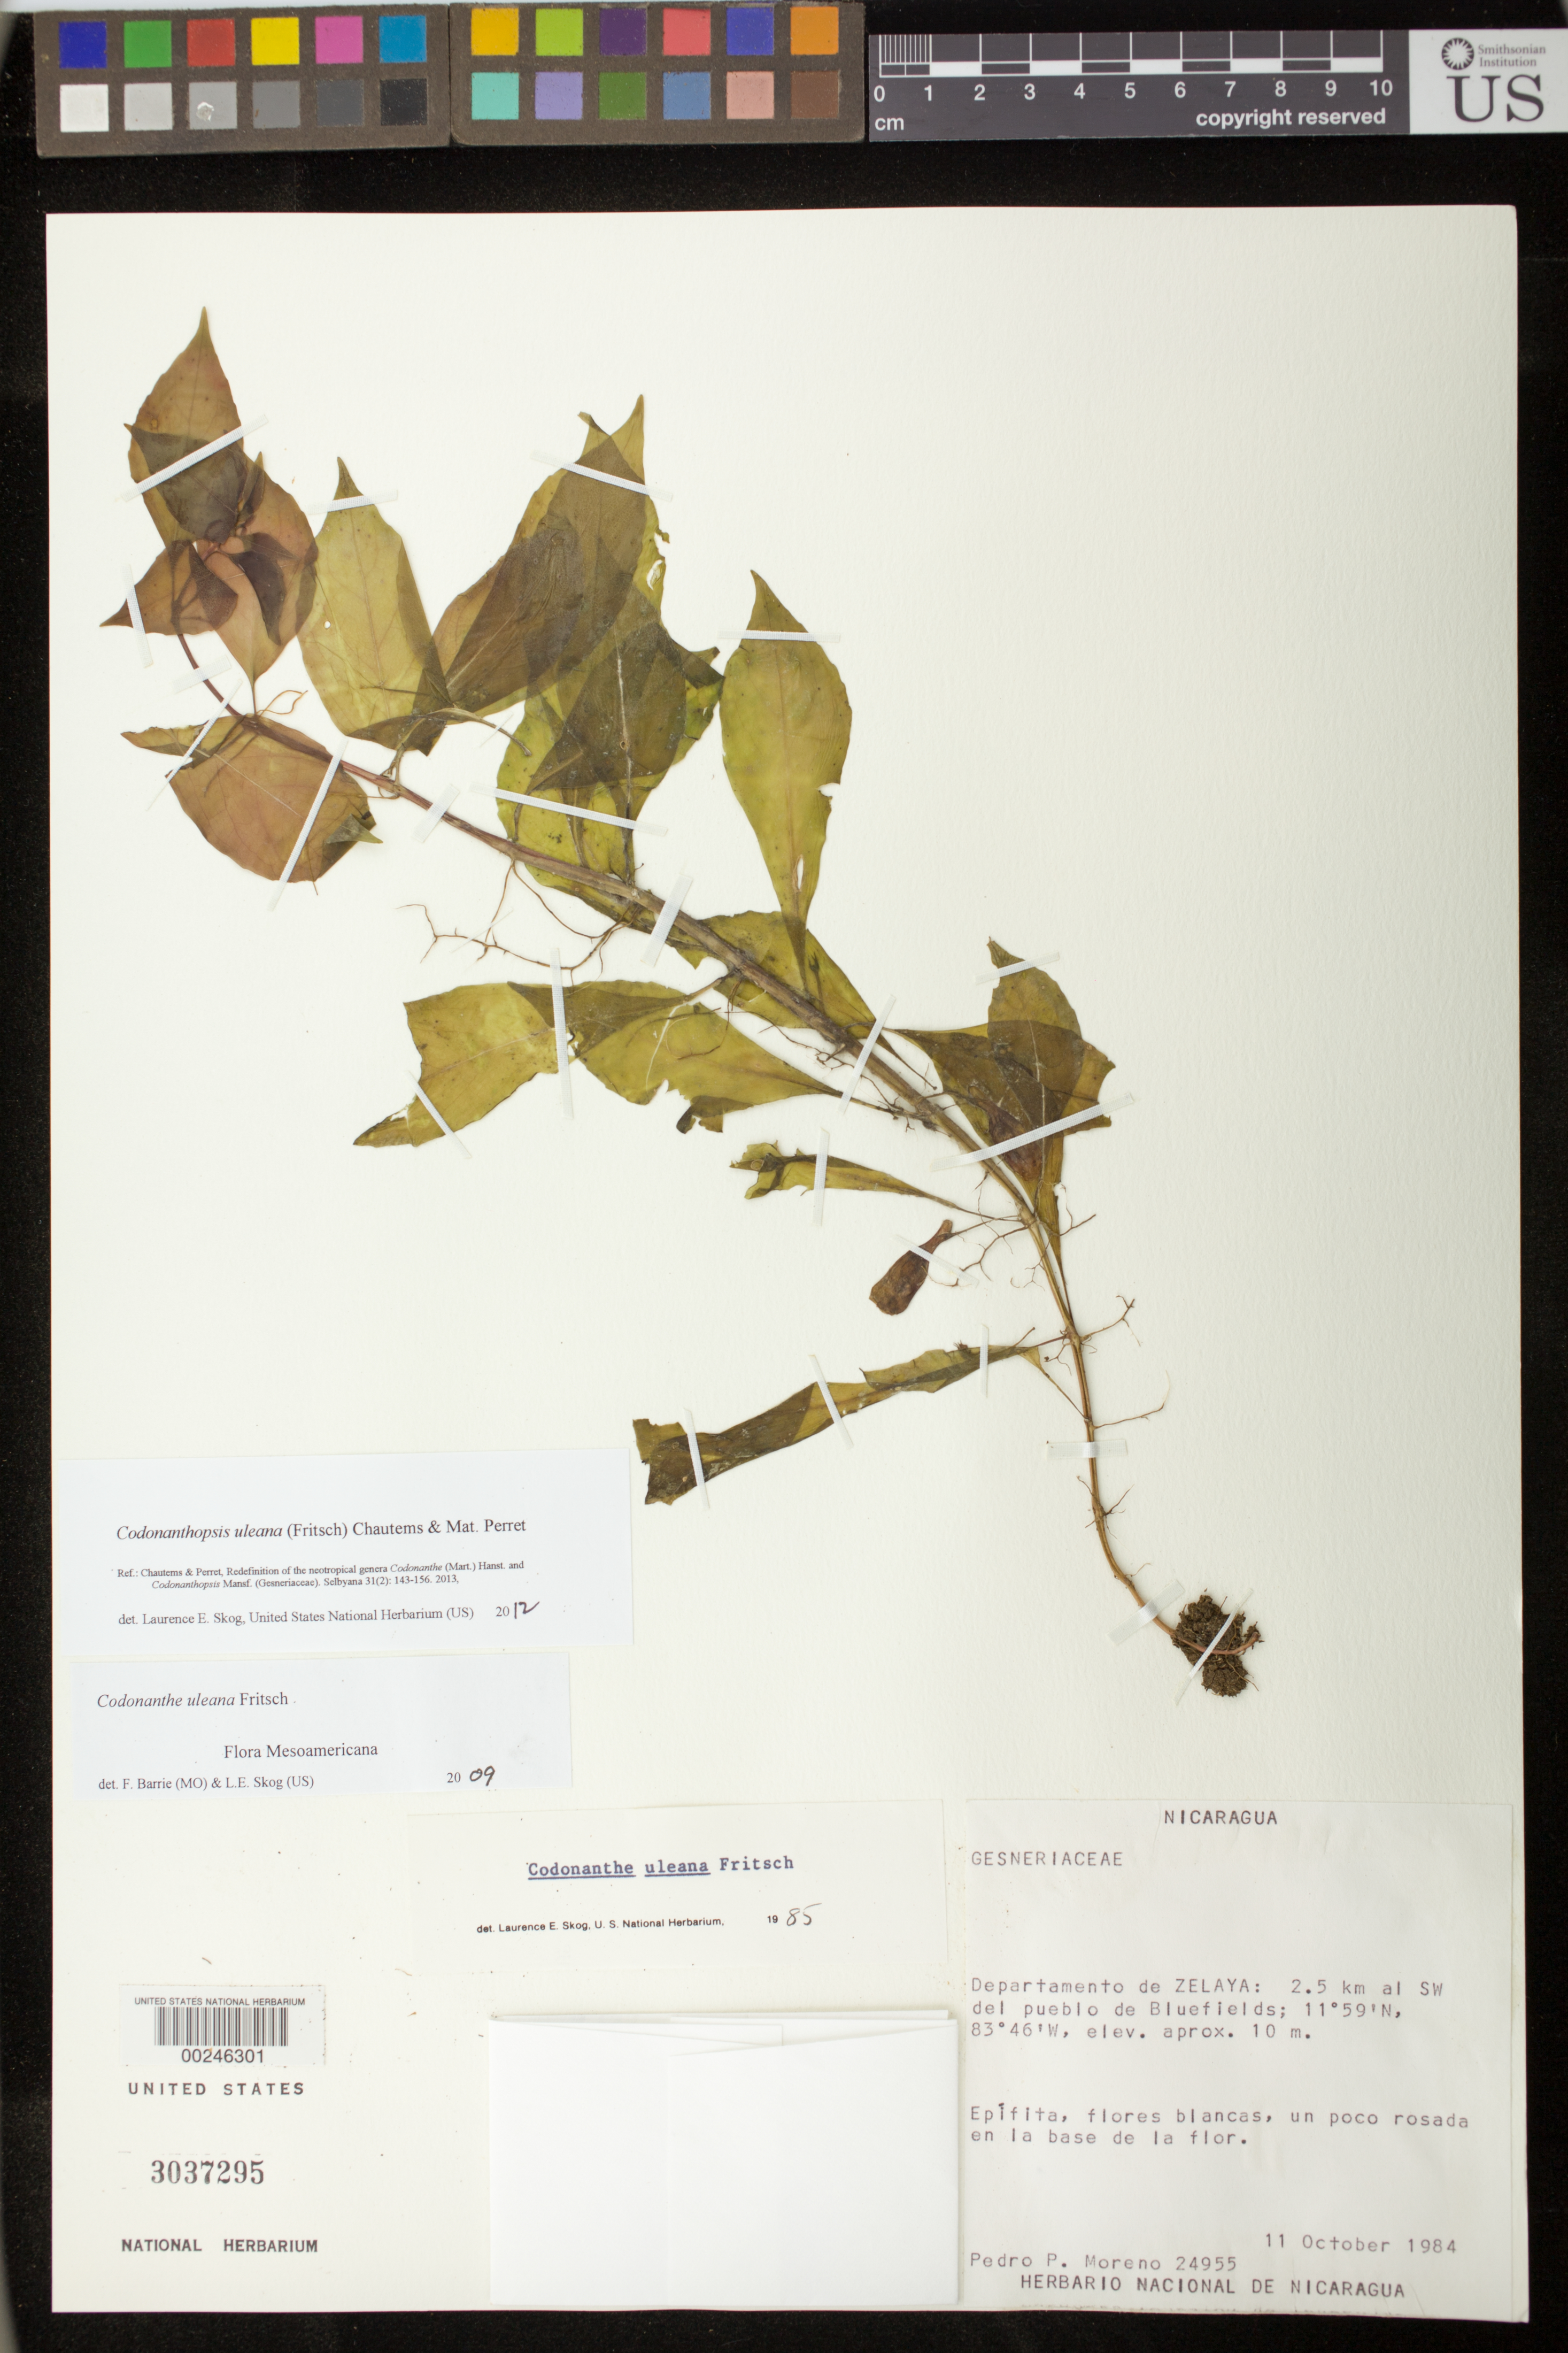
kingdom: Plantae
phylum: Tracheophyta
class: Magnoliopsida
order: Lamiales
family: Gesneriaceae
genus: Codonanthopsis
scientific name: Codonanthopsis uleana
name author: (Fritsch) Chautems & Mat.Perret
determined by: Skog, Laurence E.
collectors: P. Moreno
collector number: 24955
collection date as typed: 11 Oct 1984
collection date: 1984-10-11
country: Nicaragua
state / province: Atlántico Sur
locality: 2.5 km SW of Pueblo de Bluefields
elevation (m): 60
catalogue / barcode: US 3037295